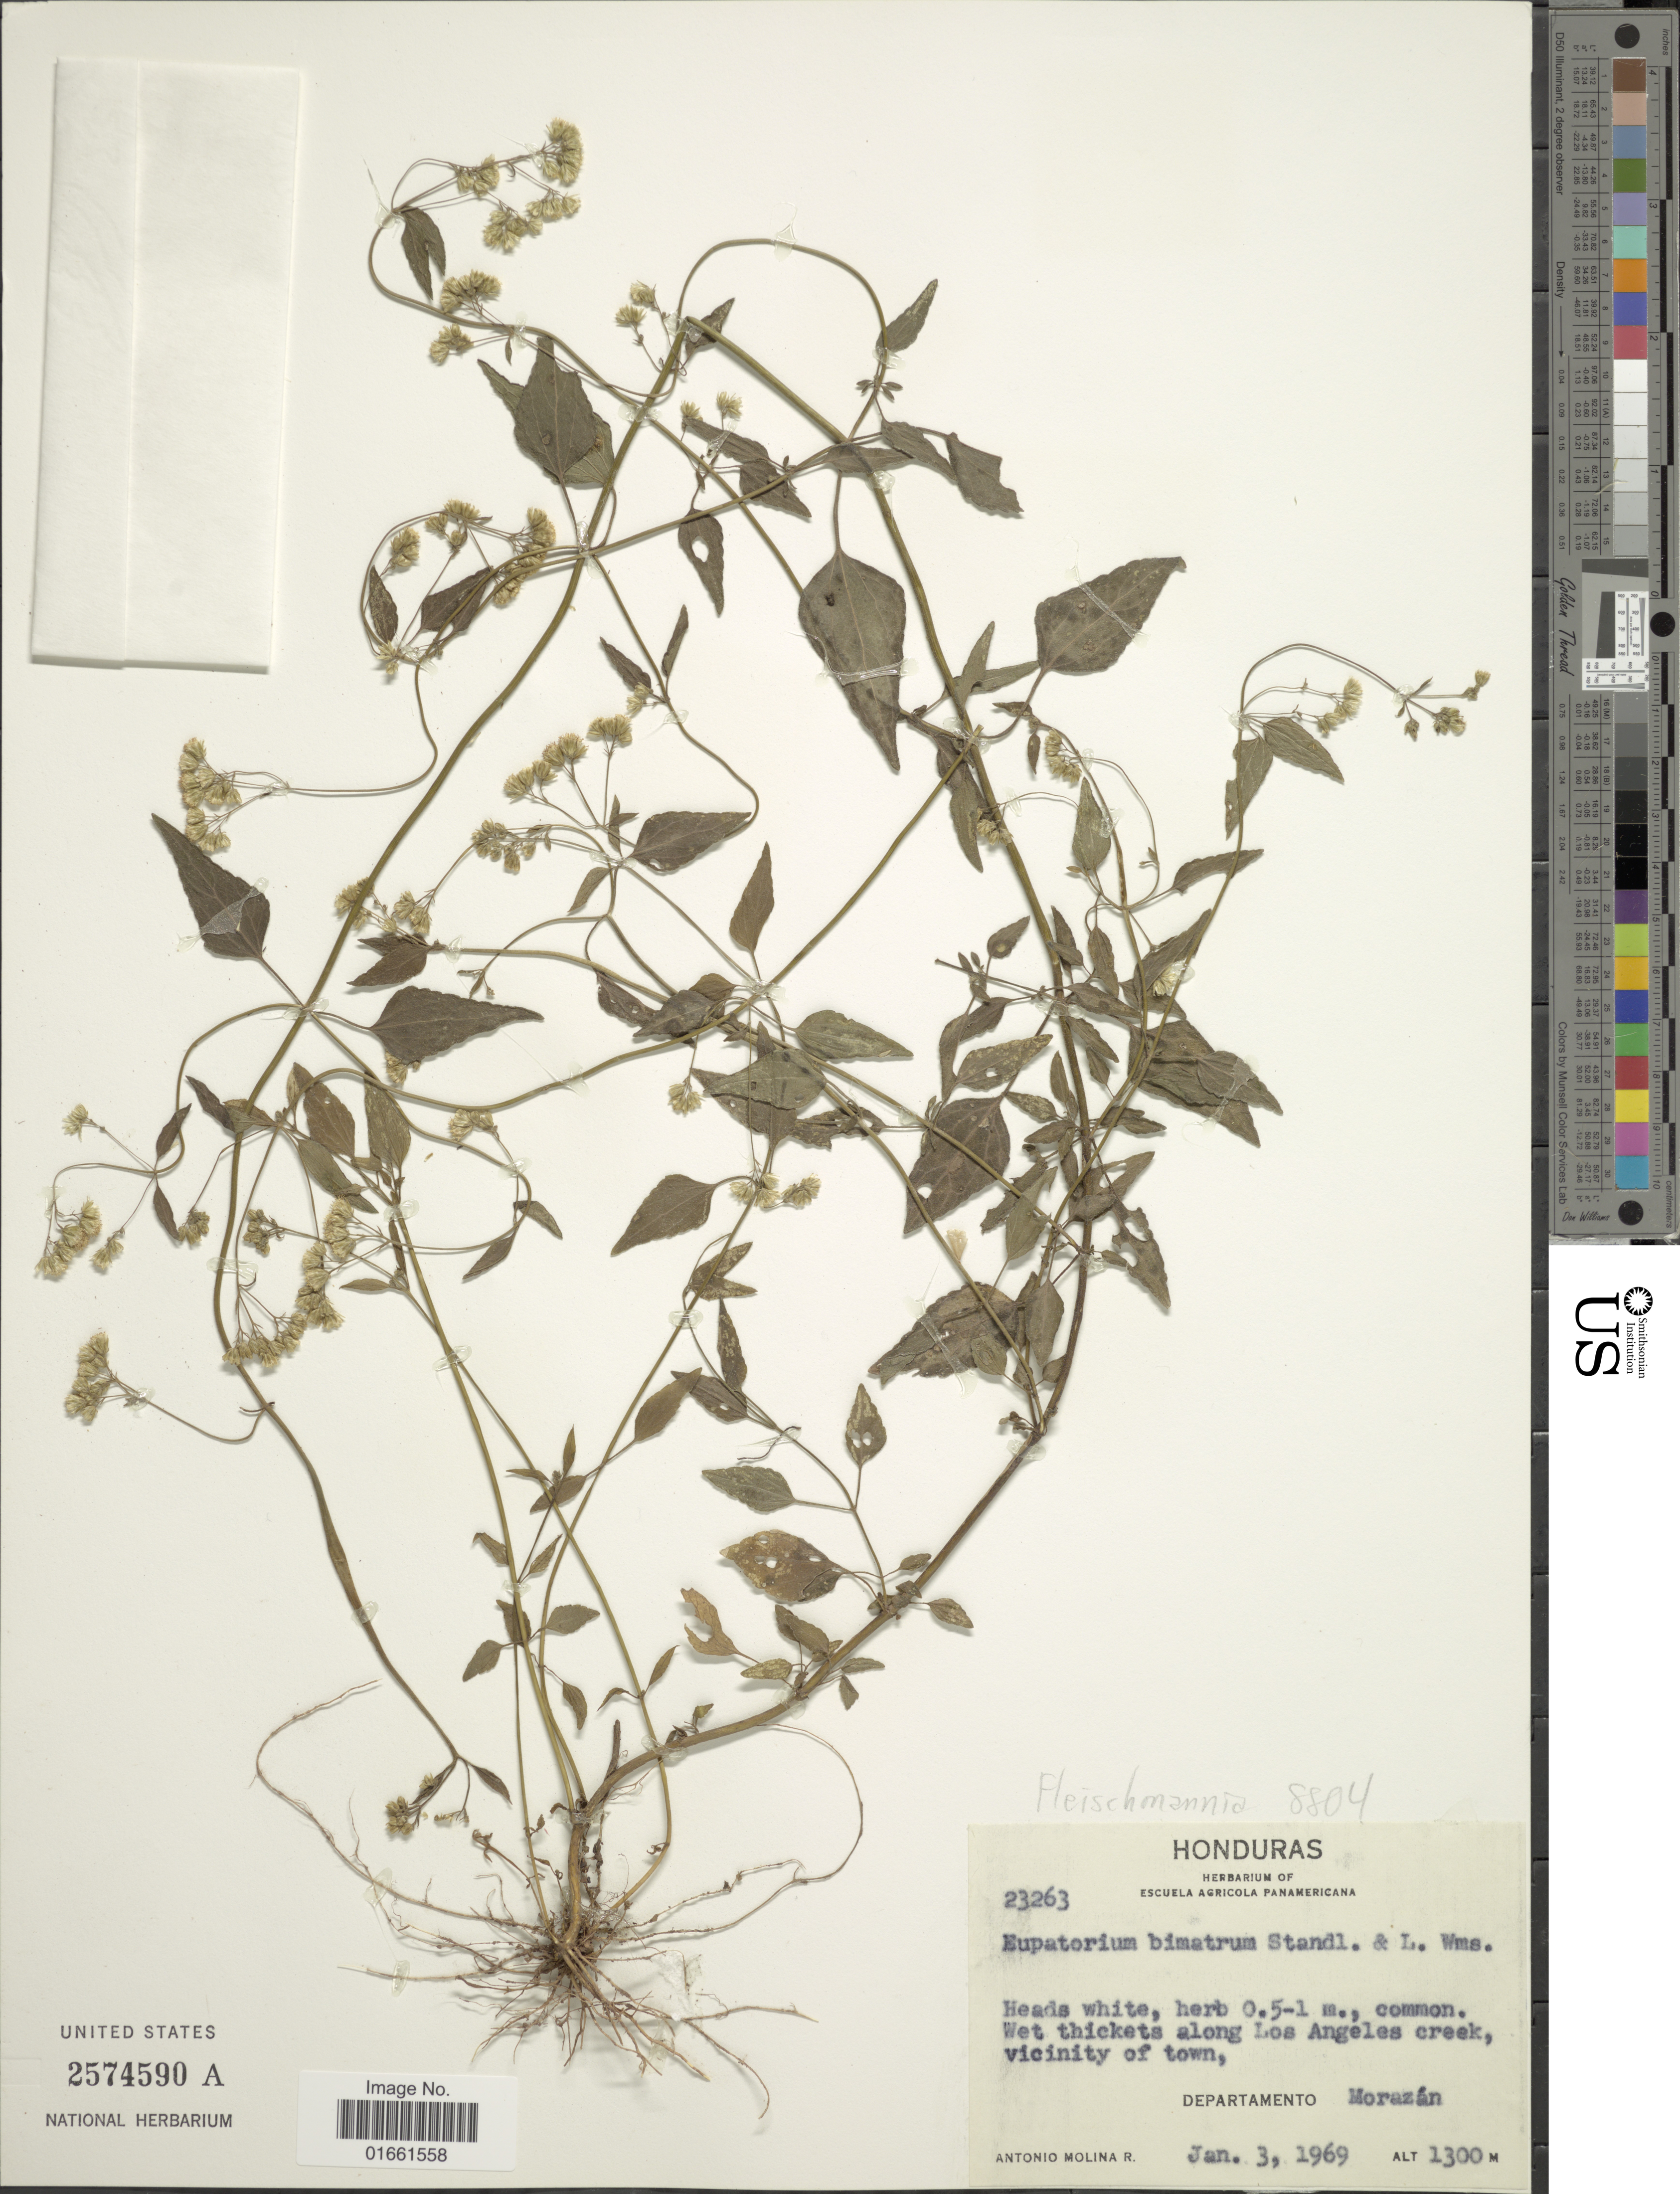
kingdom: Plantae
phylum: Tracheophyta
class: Magnoliopsida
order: Asterales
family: Asteraceae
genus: Fleischmannia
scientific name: Fleischmannia nix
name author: R.M. King & H. Rob.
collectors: A. Molina R.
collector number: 23263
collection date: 1969-01-03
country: Honduras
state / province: Fco. Morazán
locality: Along Los Angeles creek, vicinity of town, Departamento Morazan.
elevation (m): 1300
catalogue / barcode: US 2574590A